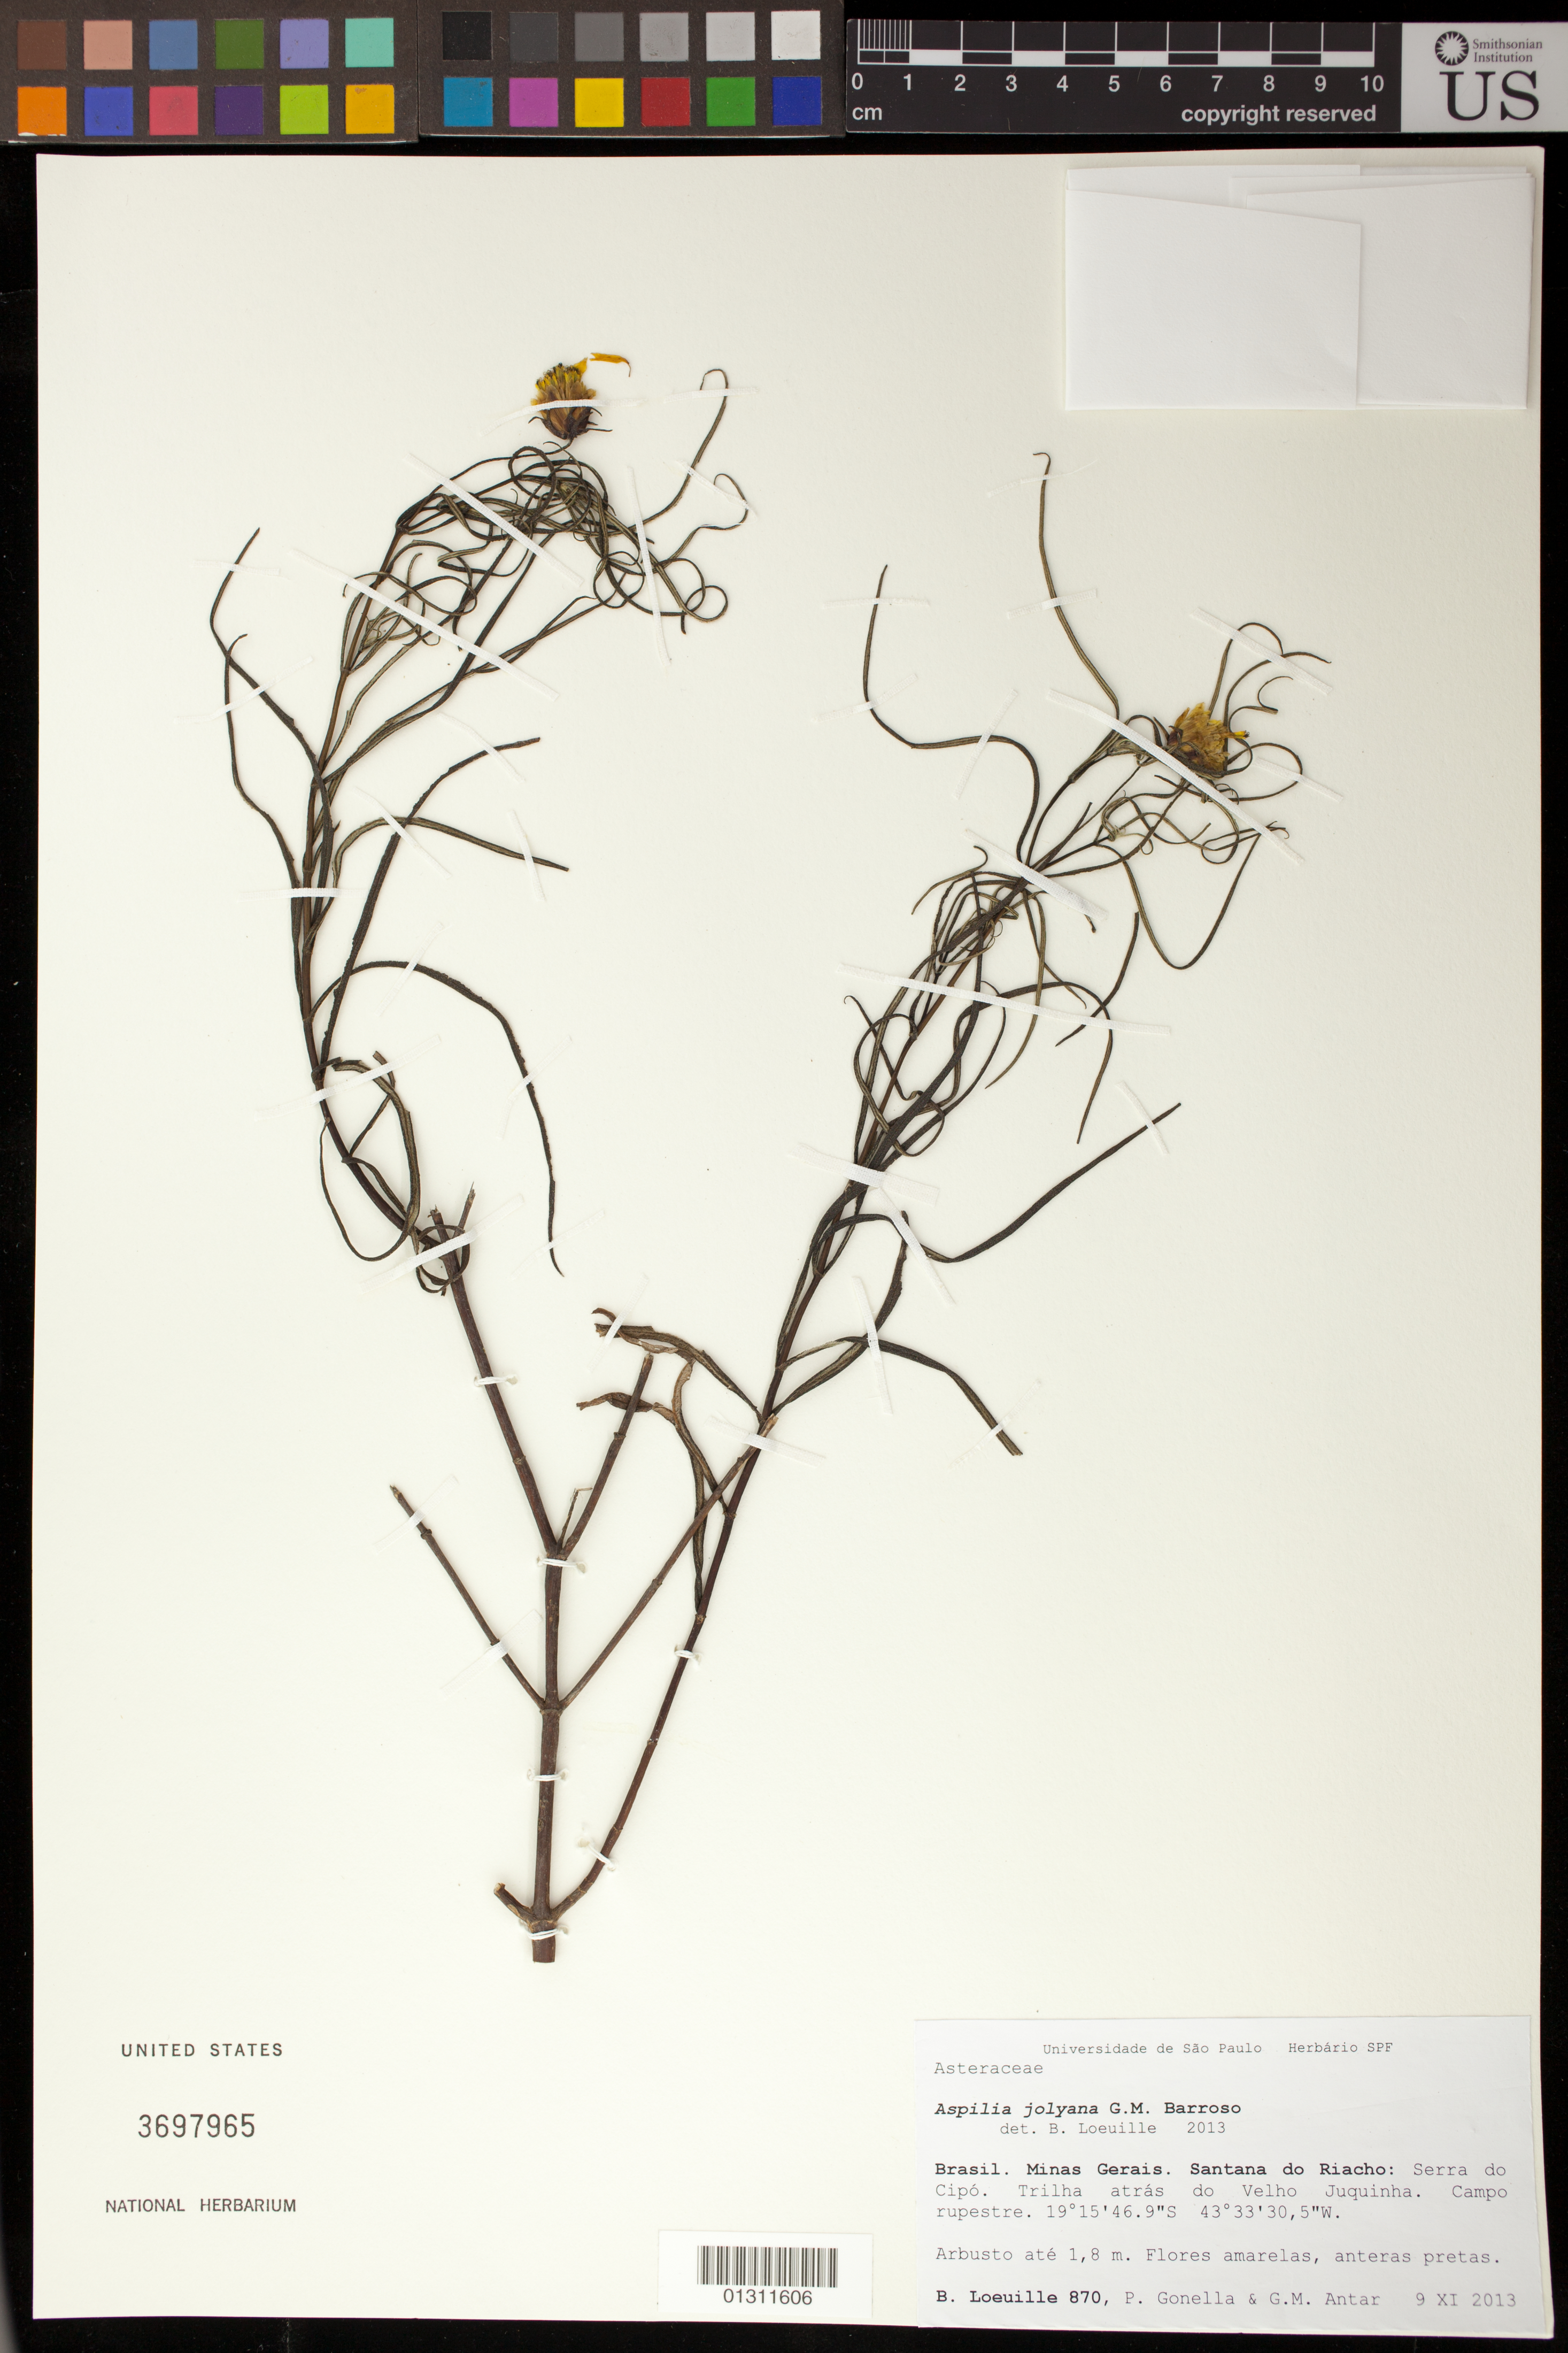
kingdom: Plantae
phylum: Tracheophyta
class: Magnoliopsida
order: Asterales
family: Asteraceae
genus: Aspilia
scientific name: Aspilia jolyana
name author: Barroso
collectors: B. Loeuille, P. Gonella & G. M. Antar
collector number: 870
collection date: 2013-11-09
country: Brazil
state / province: Minas Gerais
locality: Santana do Riacho: Serra do Cipo. Trilha atras do Velho Juquinha.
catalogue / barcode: US 3697965